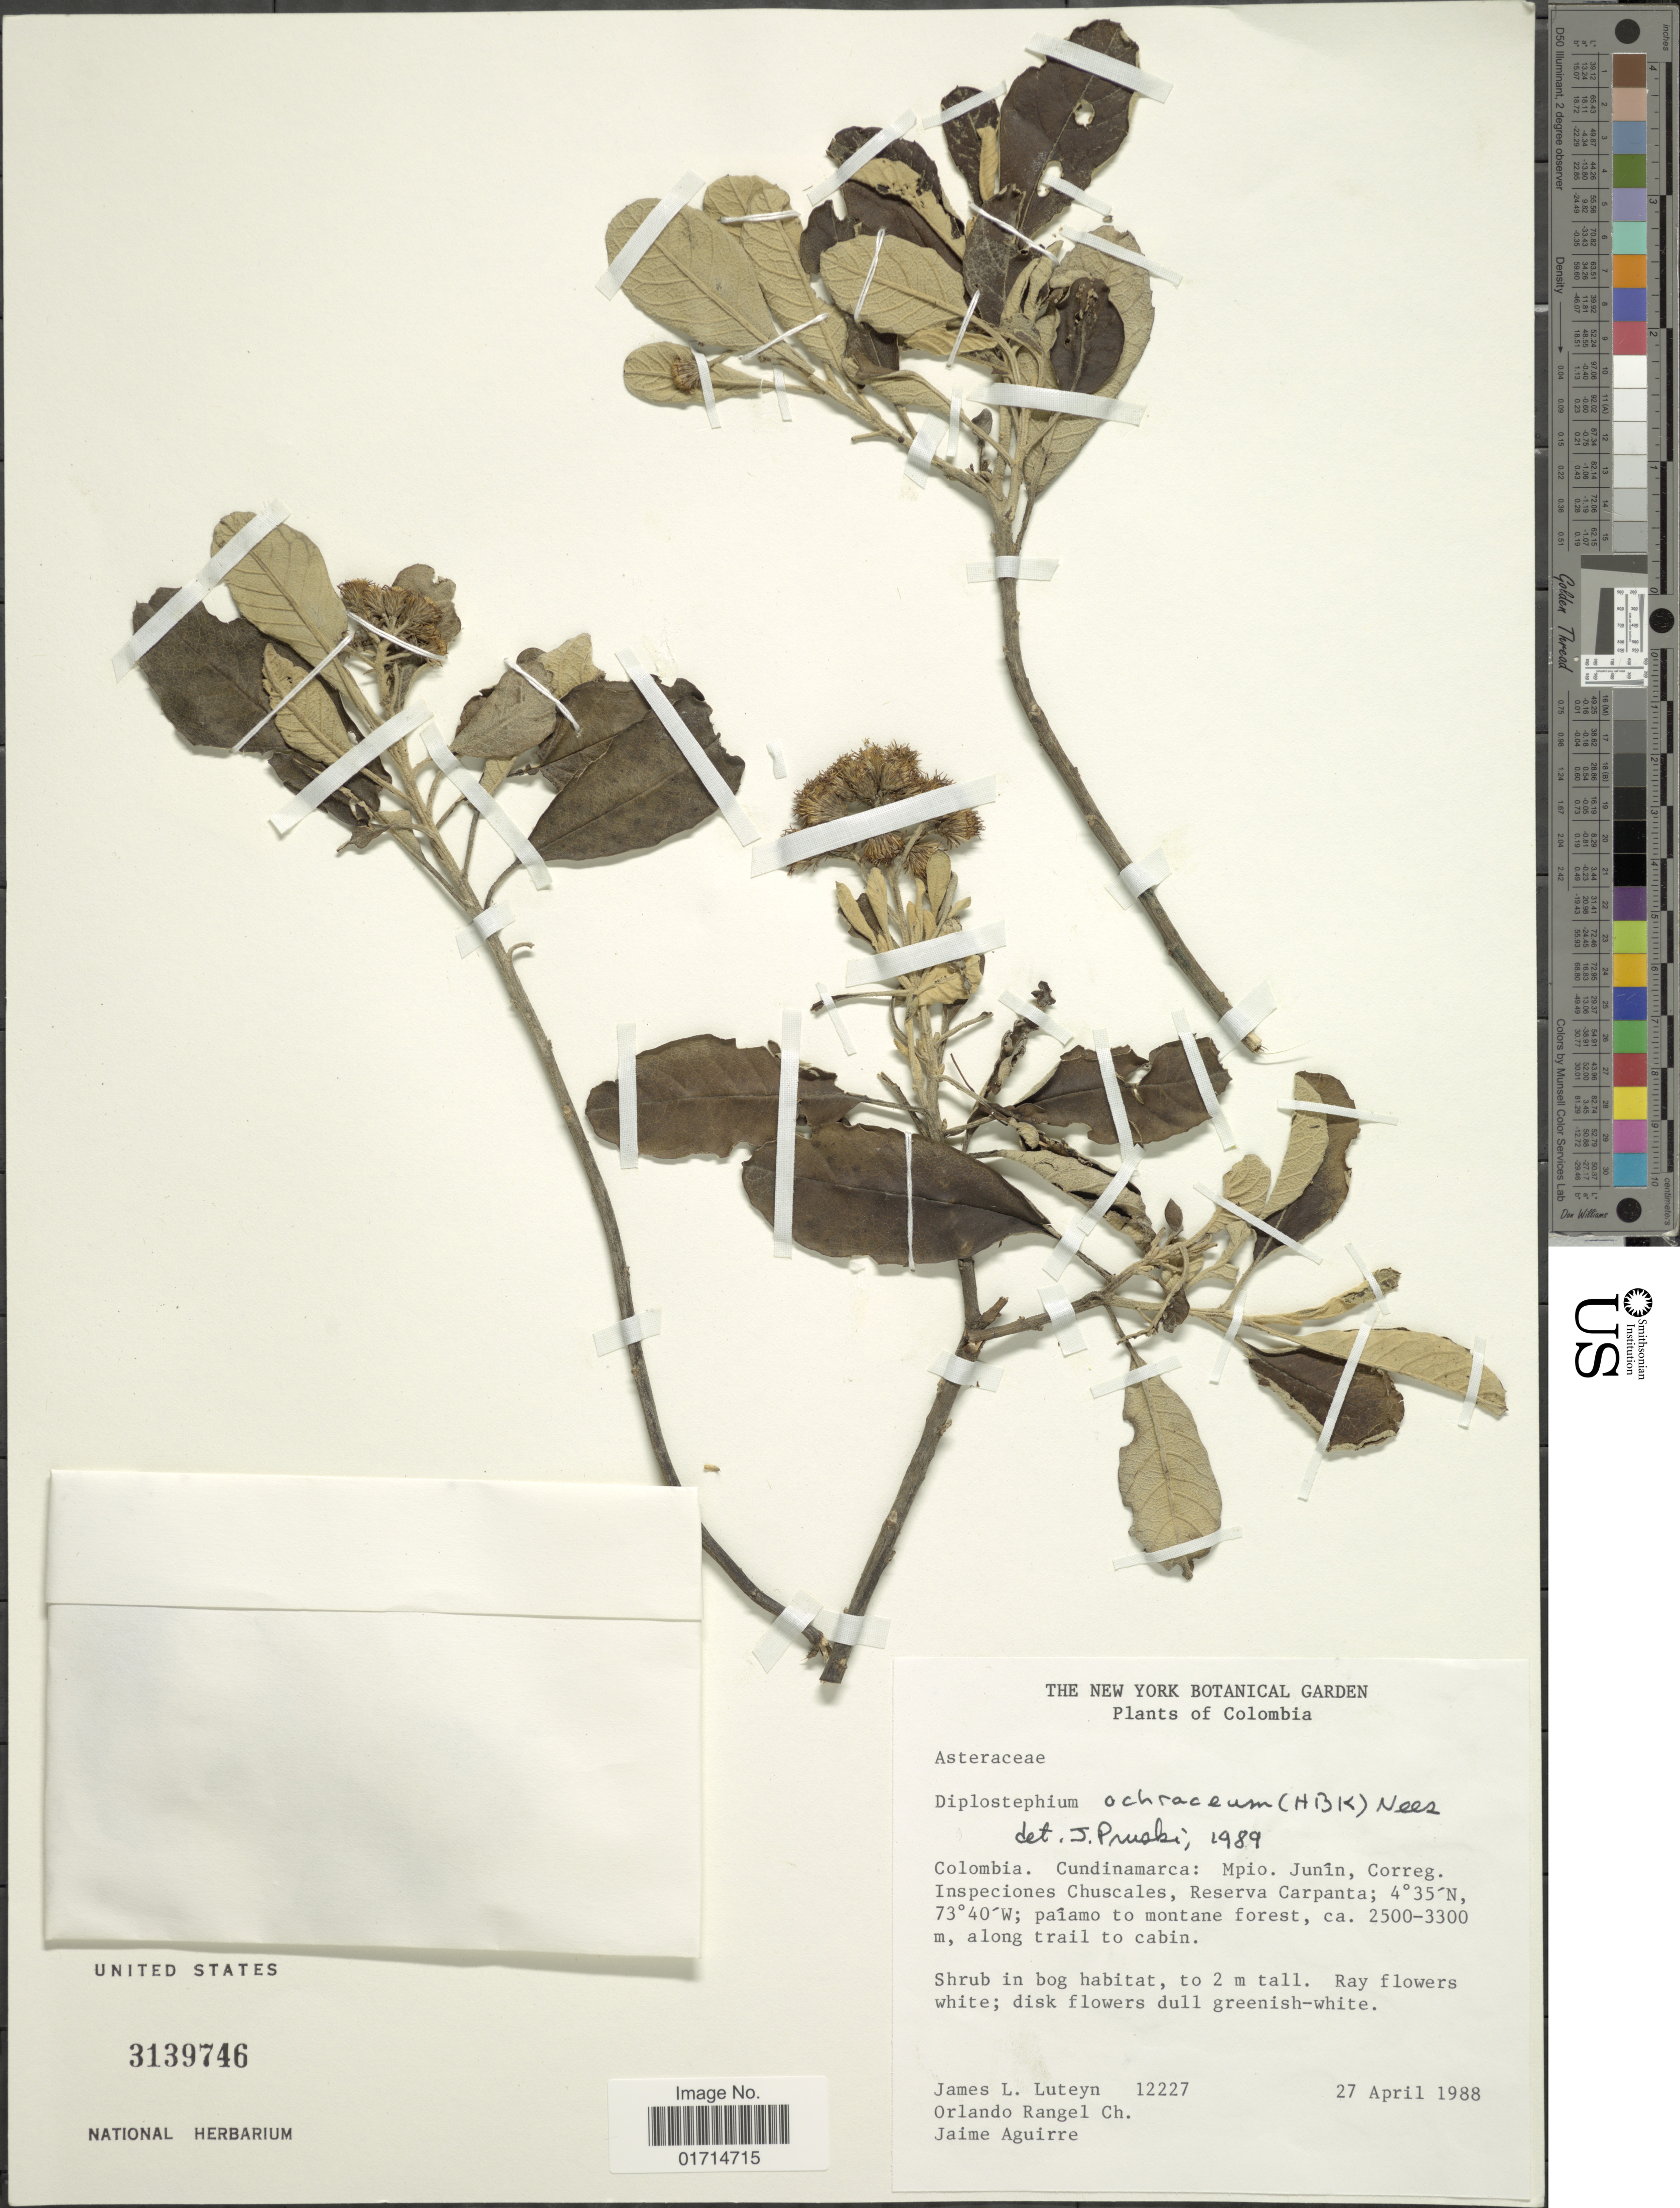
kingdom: Plantae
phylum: Tracheophyta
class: Magnoliopsida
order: Asterales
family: Asteraceae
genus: Diplostephium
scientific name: Diplostephium ochraceum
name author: (Kunth) Nees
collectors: J. L. Luteyn, O. Rangel & J. Aguirre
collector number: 12227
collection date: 1988-04-27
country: Colombia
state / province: Cundinamarca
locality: Mpio. Junin, Correg., Inspeciones Chuscales, Reserva Carpanta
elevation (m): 2500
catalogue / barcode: US 3139746